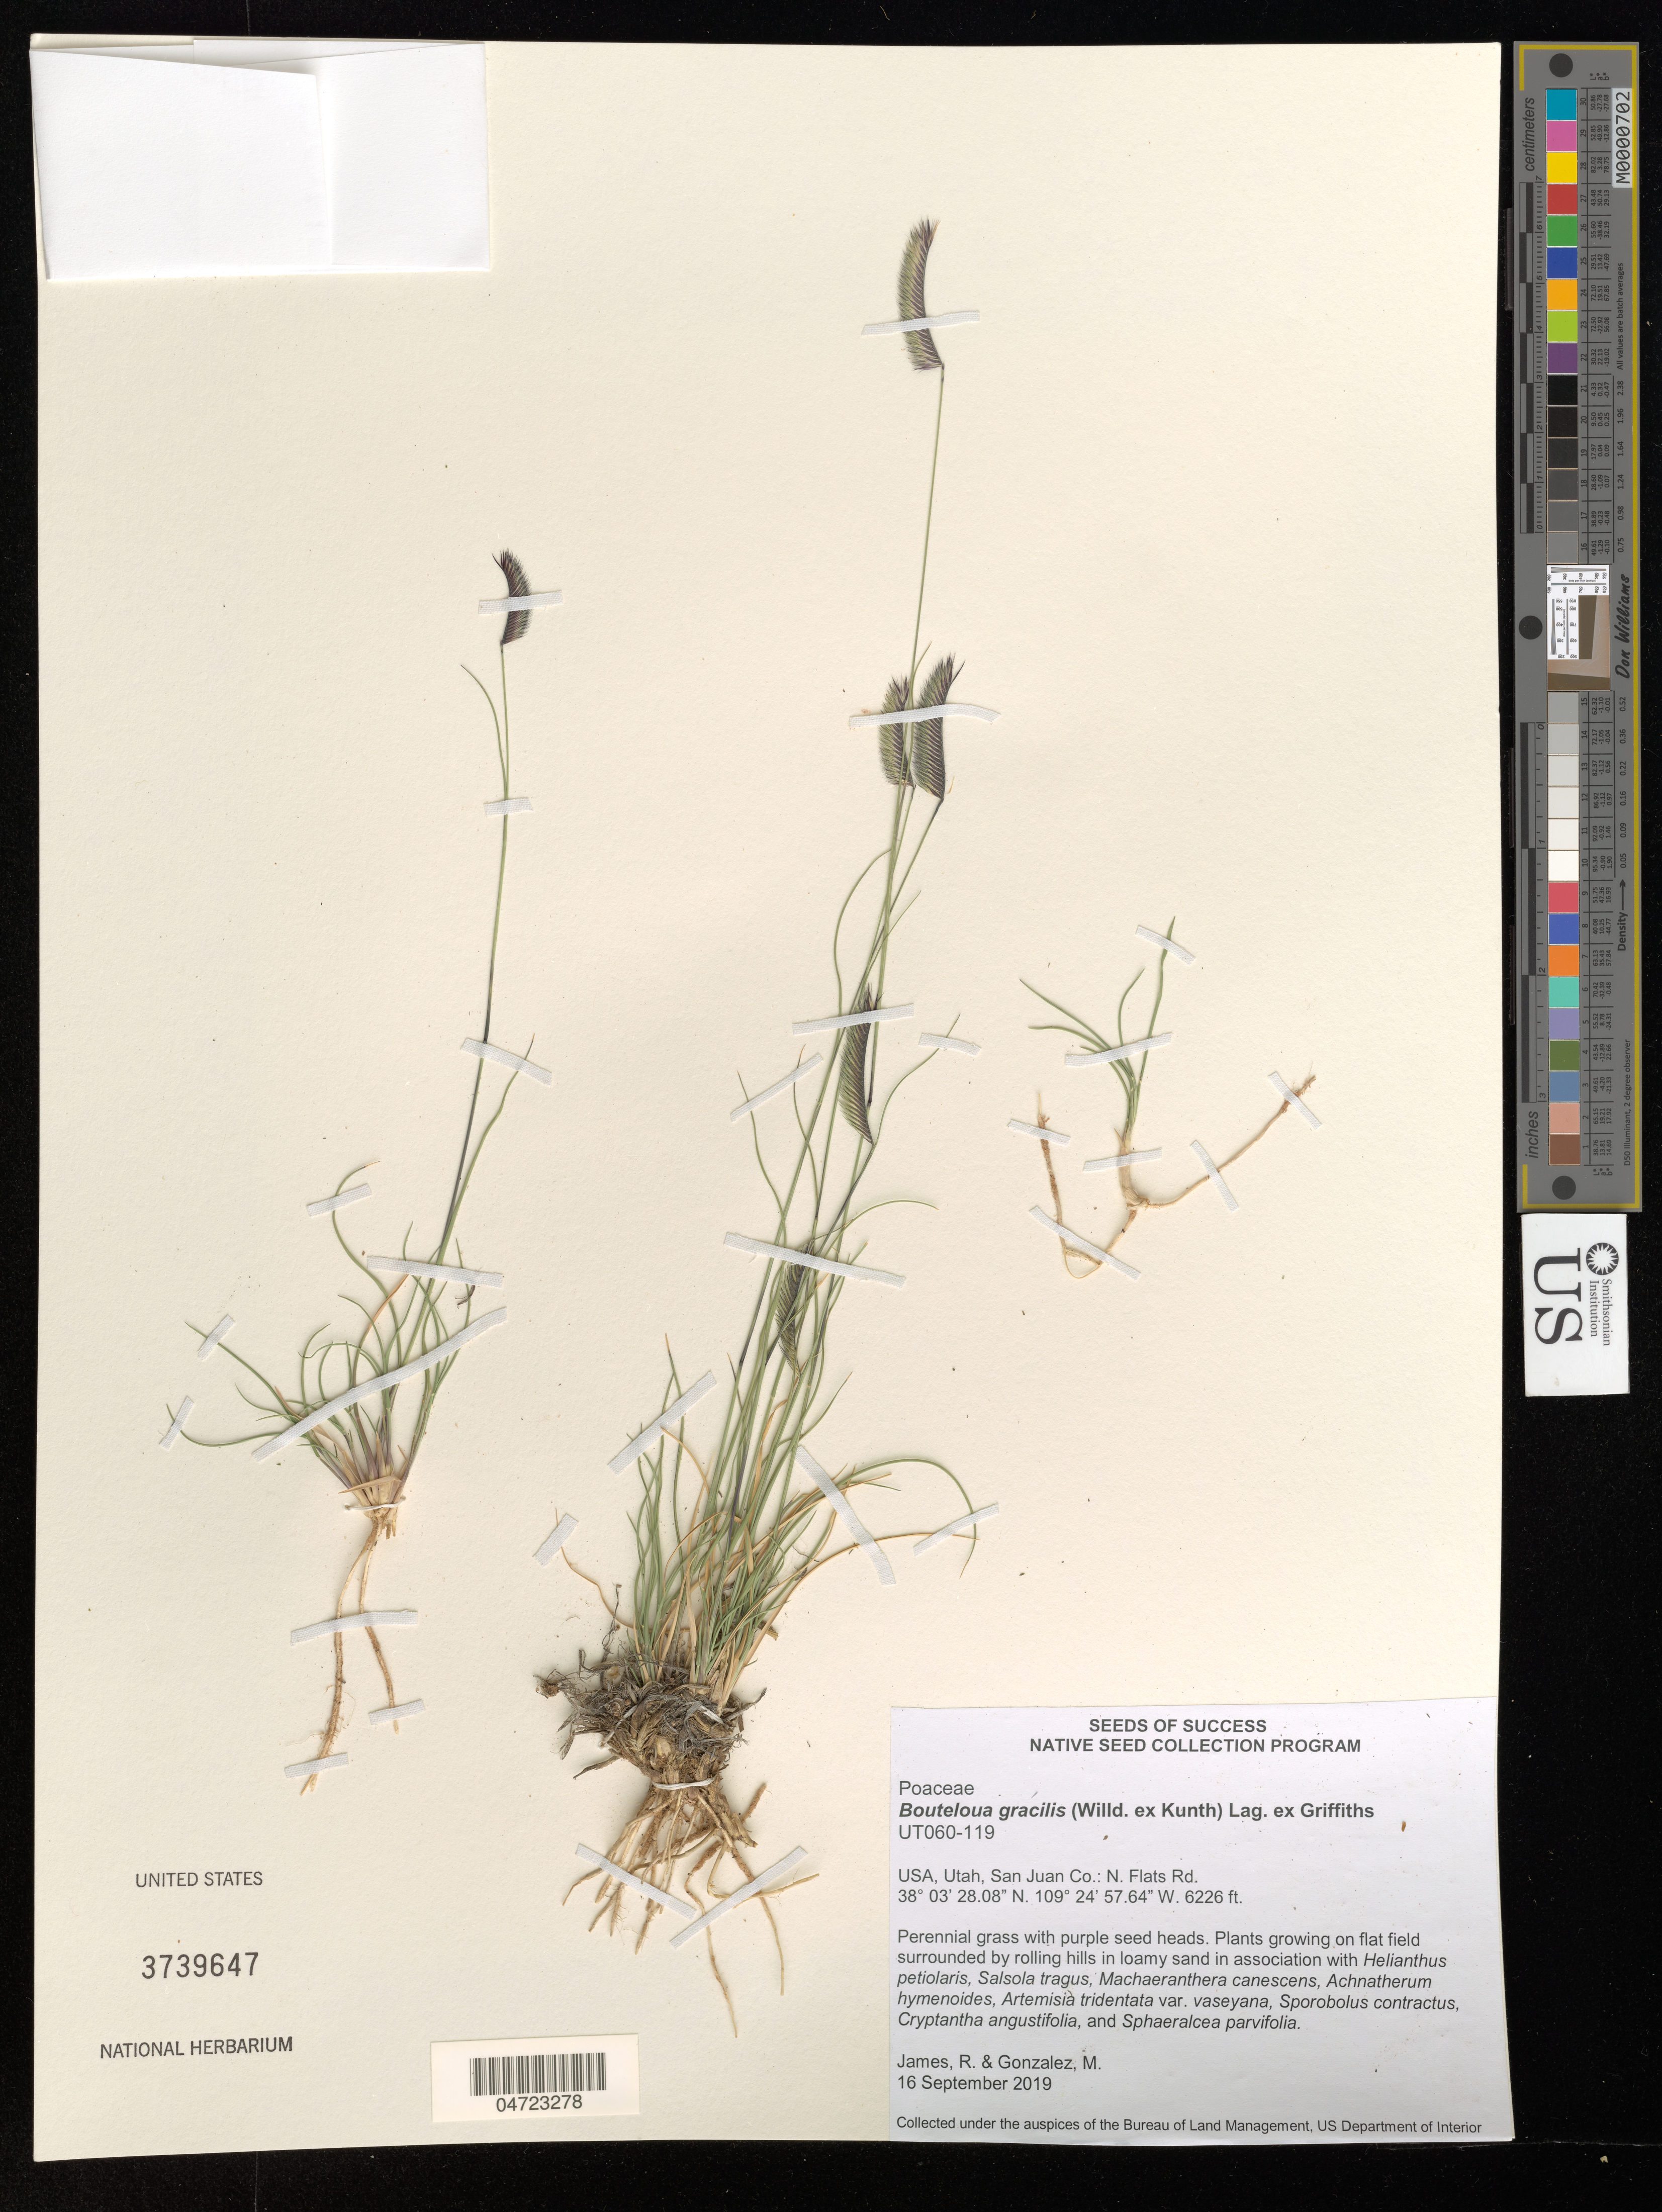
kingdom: Plantae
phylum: Tracheophyta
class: Liliopsida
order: Poales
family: Poaceae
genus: Bouteloua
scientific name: Bouteloua gracilis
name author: (Kunth) Lag. ex Griffiths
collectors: R. James & M. Gonzalez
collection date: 2019-09-16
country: United States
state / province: Utah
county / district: San Juan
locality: San Juan Co.: N. Flats Rd.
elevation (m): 1898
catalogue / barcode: US 3739647